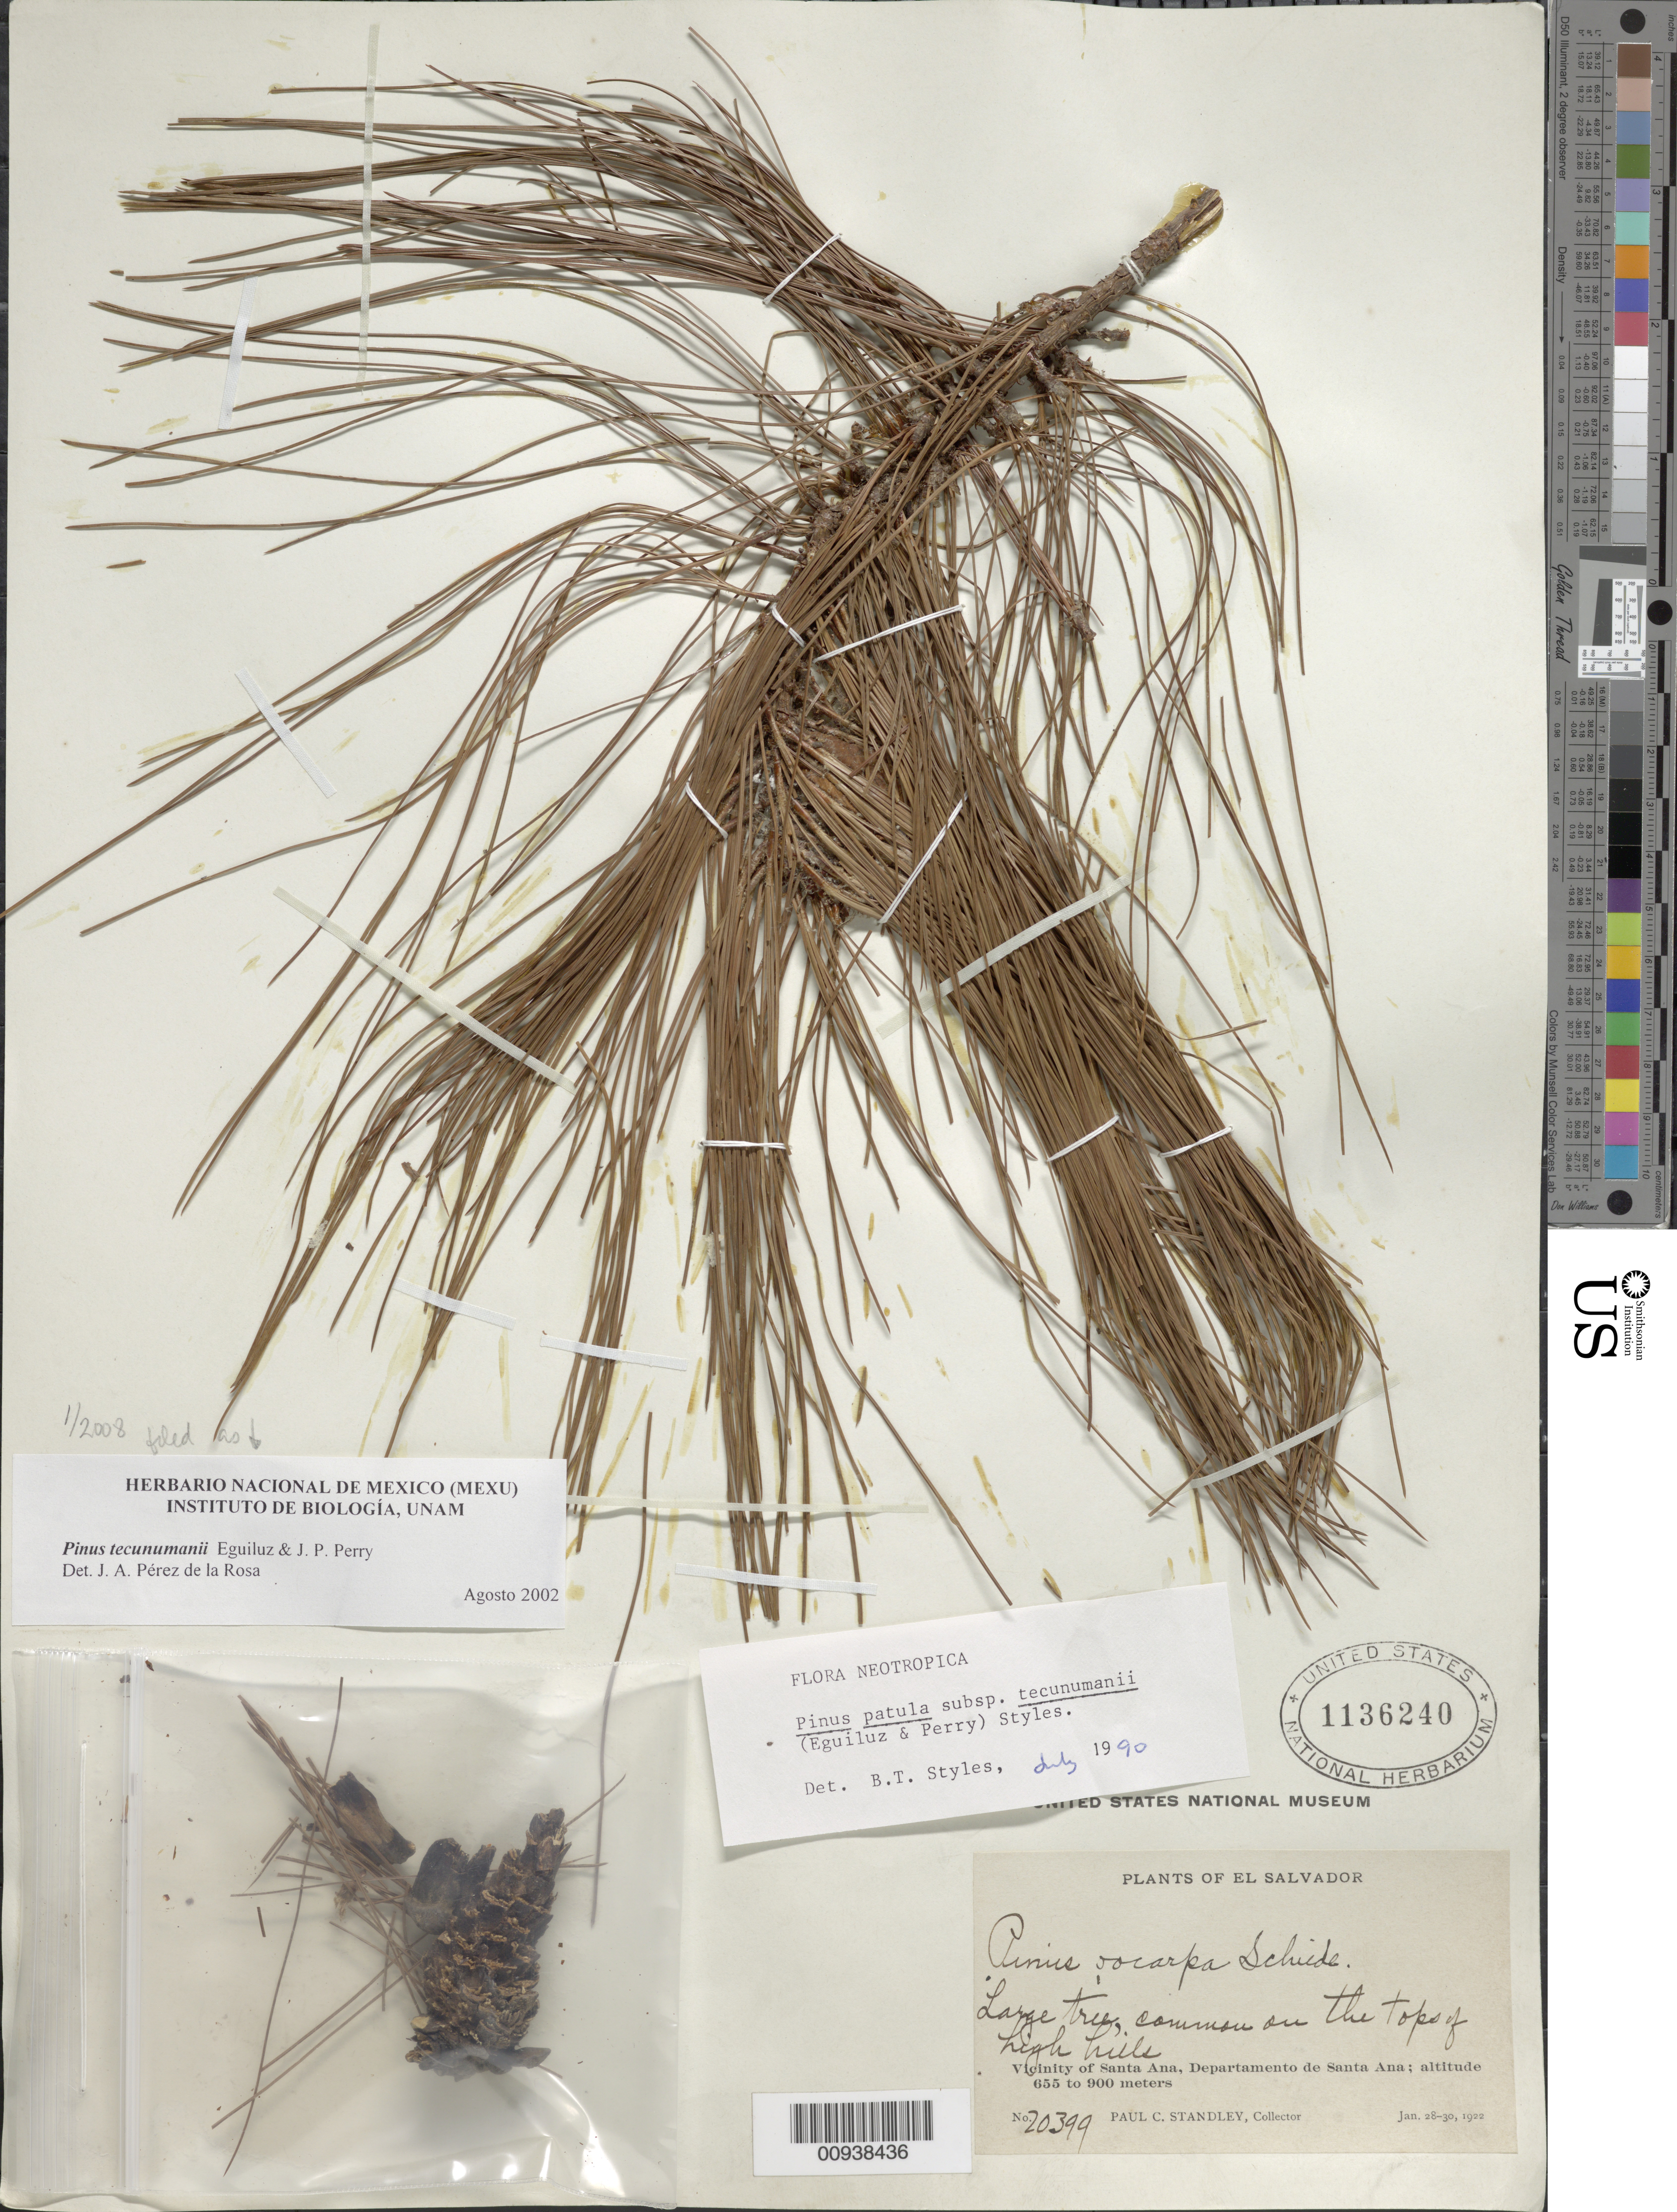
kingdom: Plantae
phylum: Tracheophyta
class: Pinopsida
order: Pinales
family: Pinaceae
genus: Pinus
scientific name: Pinus tecunumanii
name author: F. Schwerdtf. ex Eguiluz & J.P. Perry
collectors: P. C. Standley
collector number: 20399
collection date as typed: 28 Jan 1922 to 30 Jan 1922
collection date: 1922-01-28/1922-01-30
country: El Salvador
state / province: Santa Ana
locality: Vicinity of Santa Ana.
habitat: Common on tops of high hills.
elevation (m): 900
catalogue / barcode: US 1136240